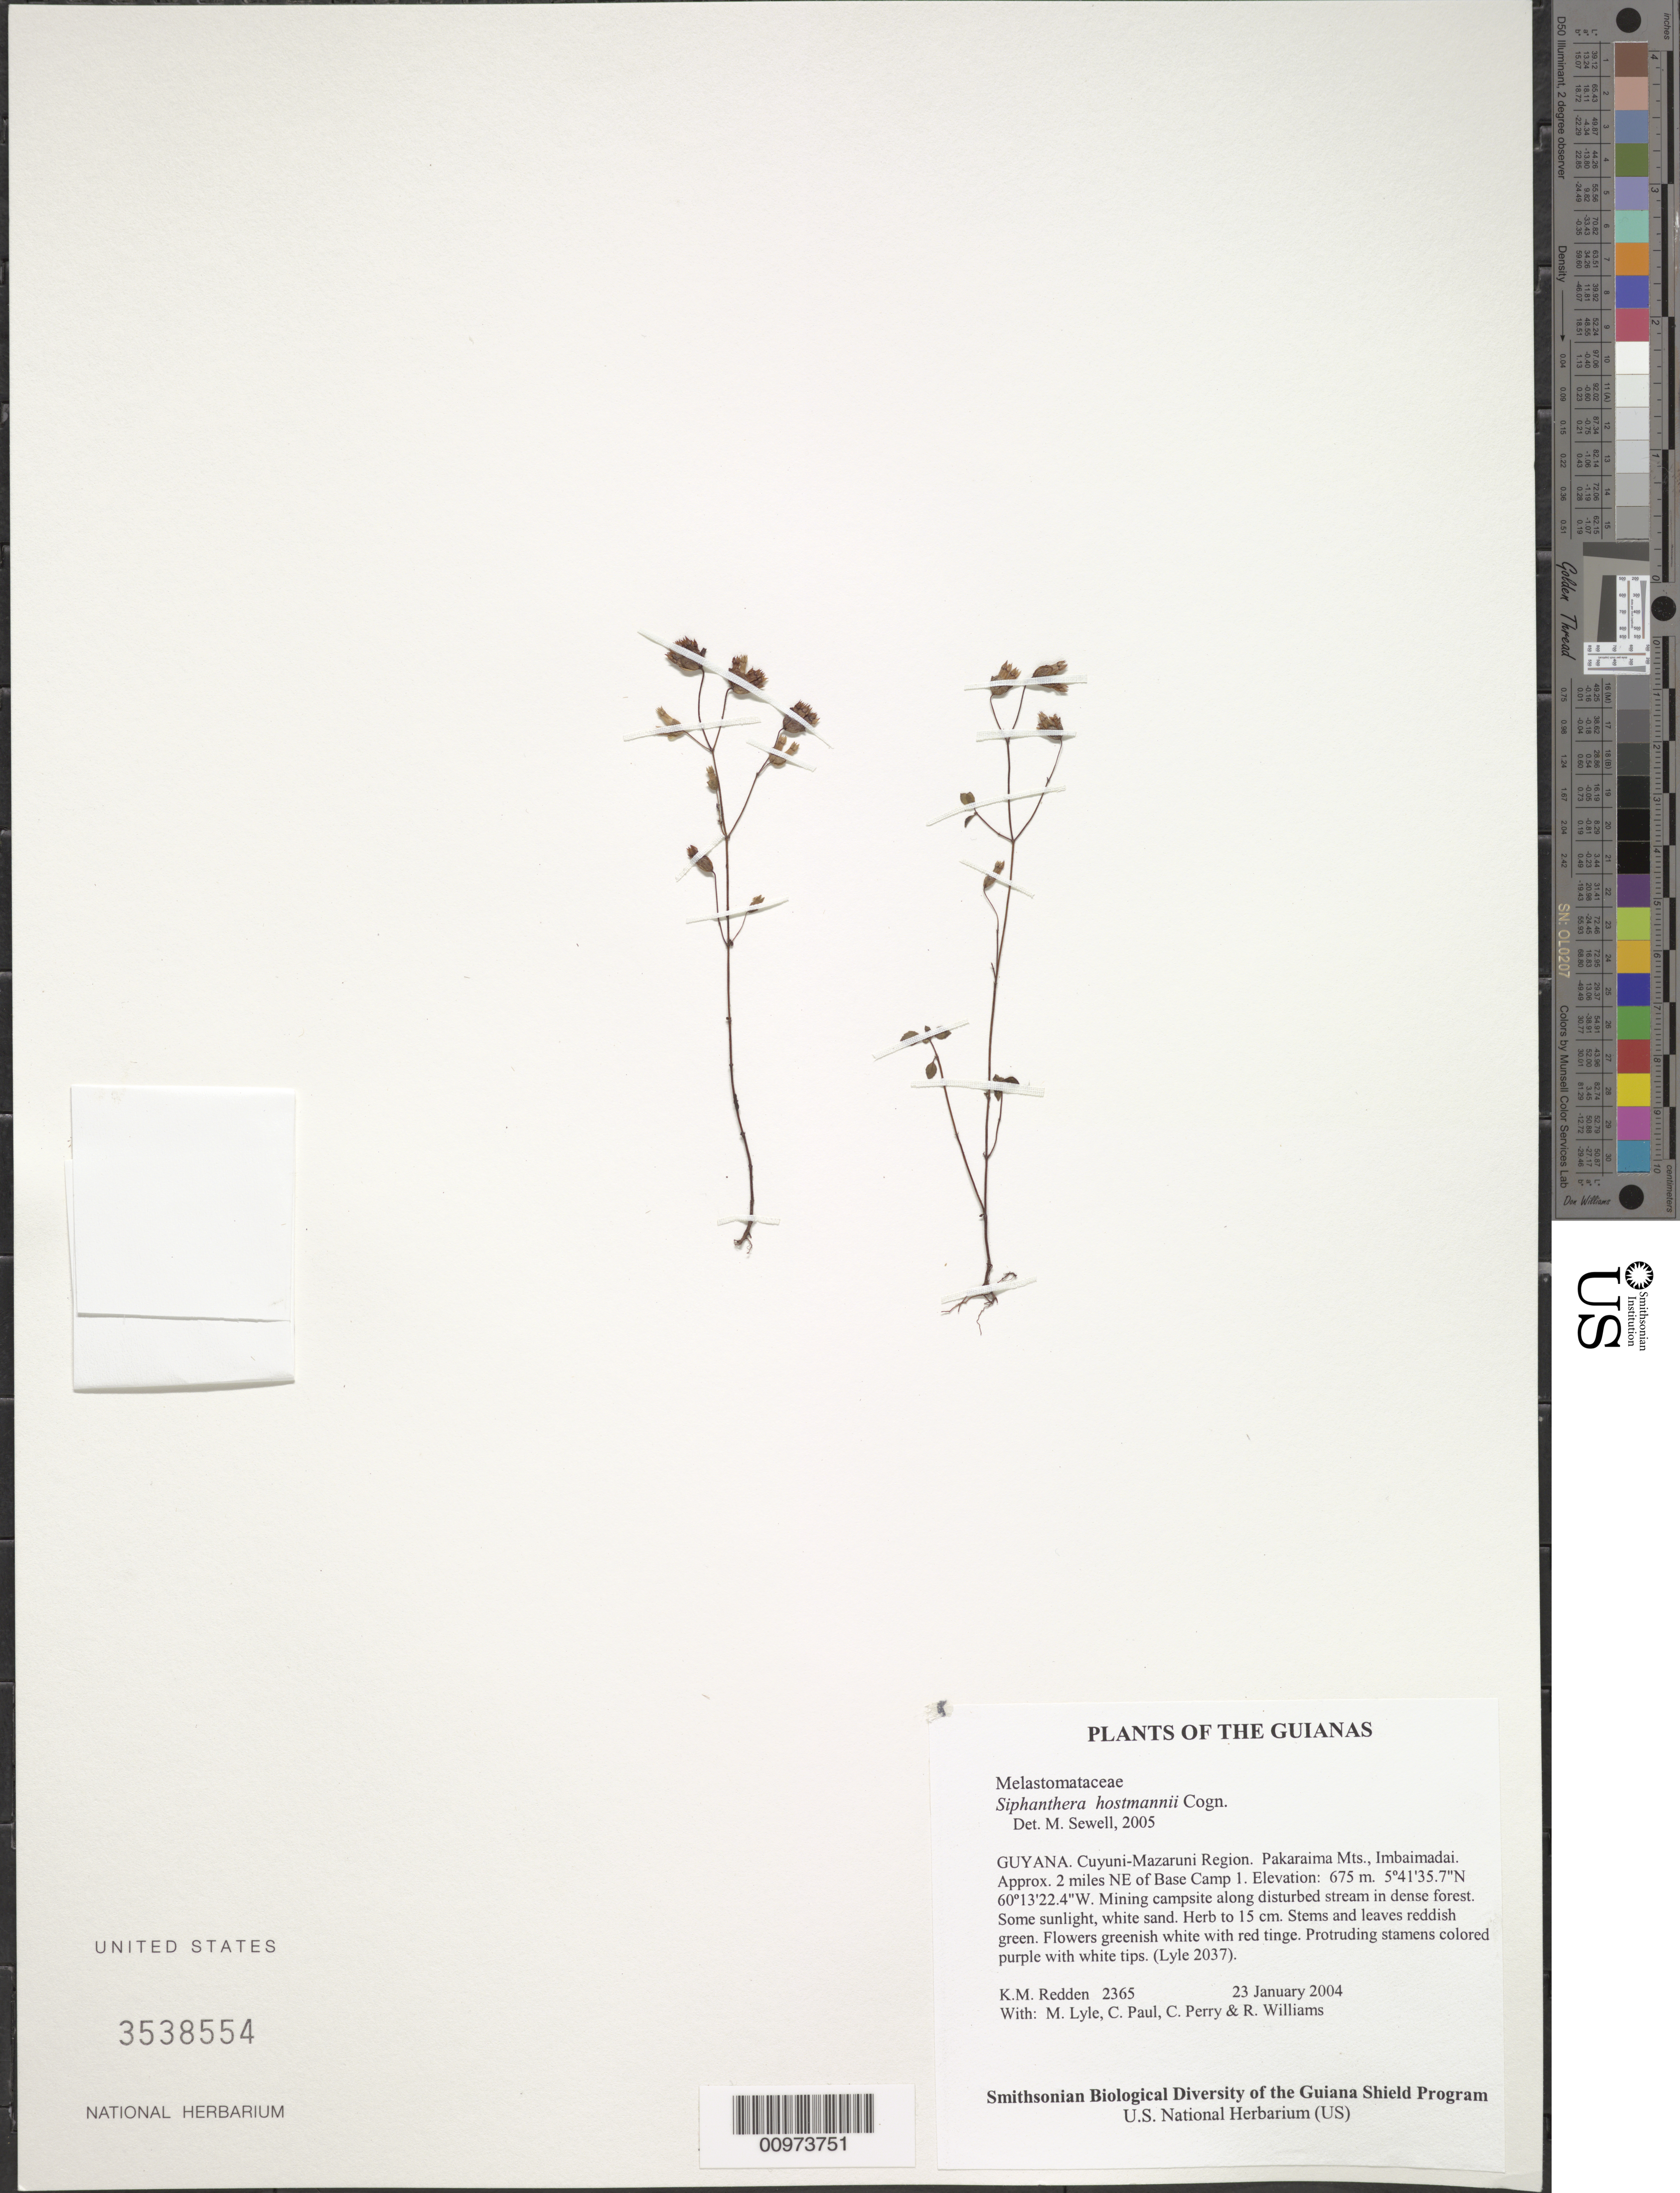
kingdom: Plantae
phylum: Tracheophyta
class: Magnoliopsida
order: Myrtales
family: Melastomataceae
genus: Siphanthera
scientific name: Siphanthera hostmannii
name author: Cogn.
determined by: Liesner, R. L.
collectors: K. M. Redden, M. Lyle, C. Paul, C. Perry & R. Williams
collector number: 2365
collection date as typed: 23 January 2004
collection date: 2004-01-23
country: Guyana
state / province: Cuyuni-Mazaruni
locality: Pakaraima Mts., Imbaimadai. Approx. 2 miles NE of Base Camp 1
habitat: Mining campsite along disturbed stream in dense forest. Some sunlight, white sand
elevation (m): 675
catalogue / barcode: US 3538554